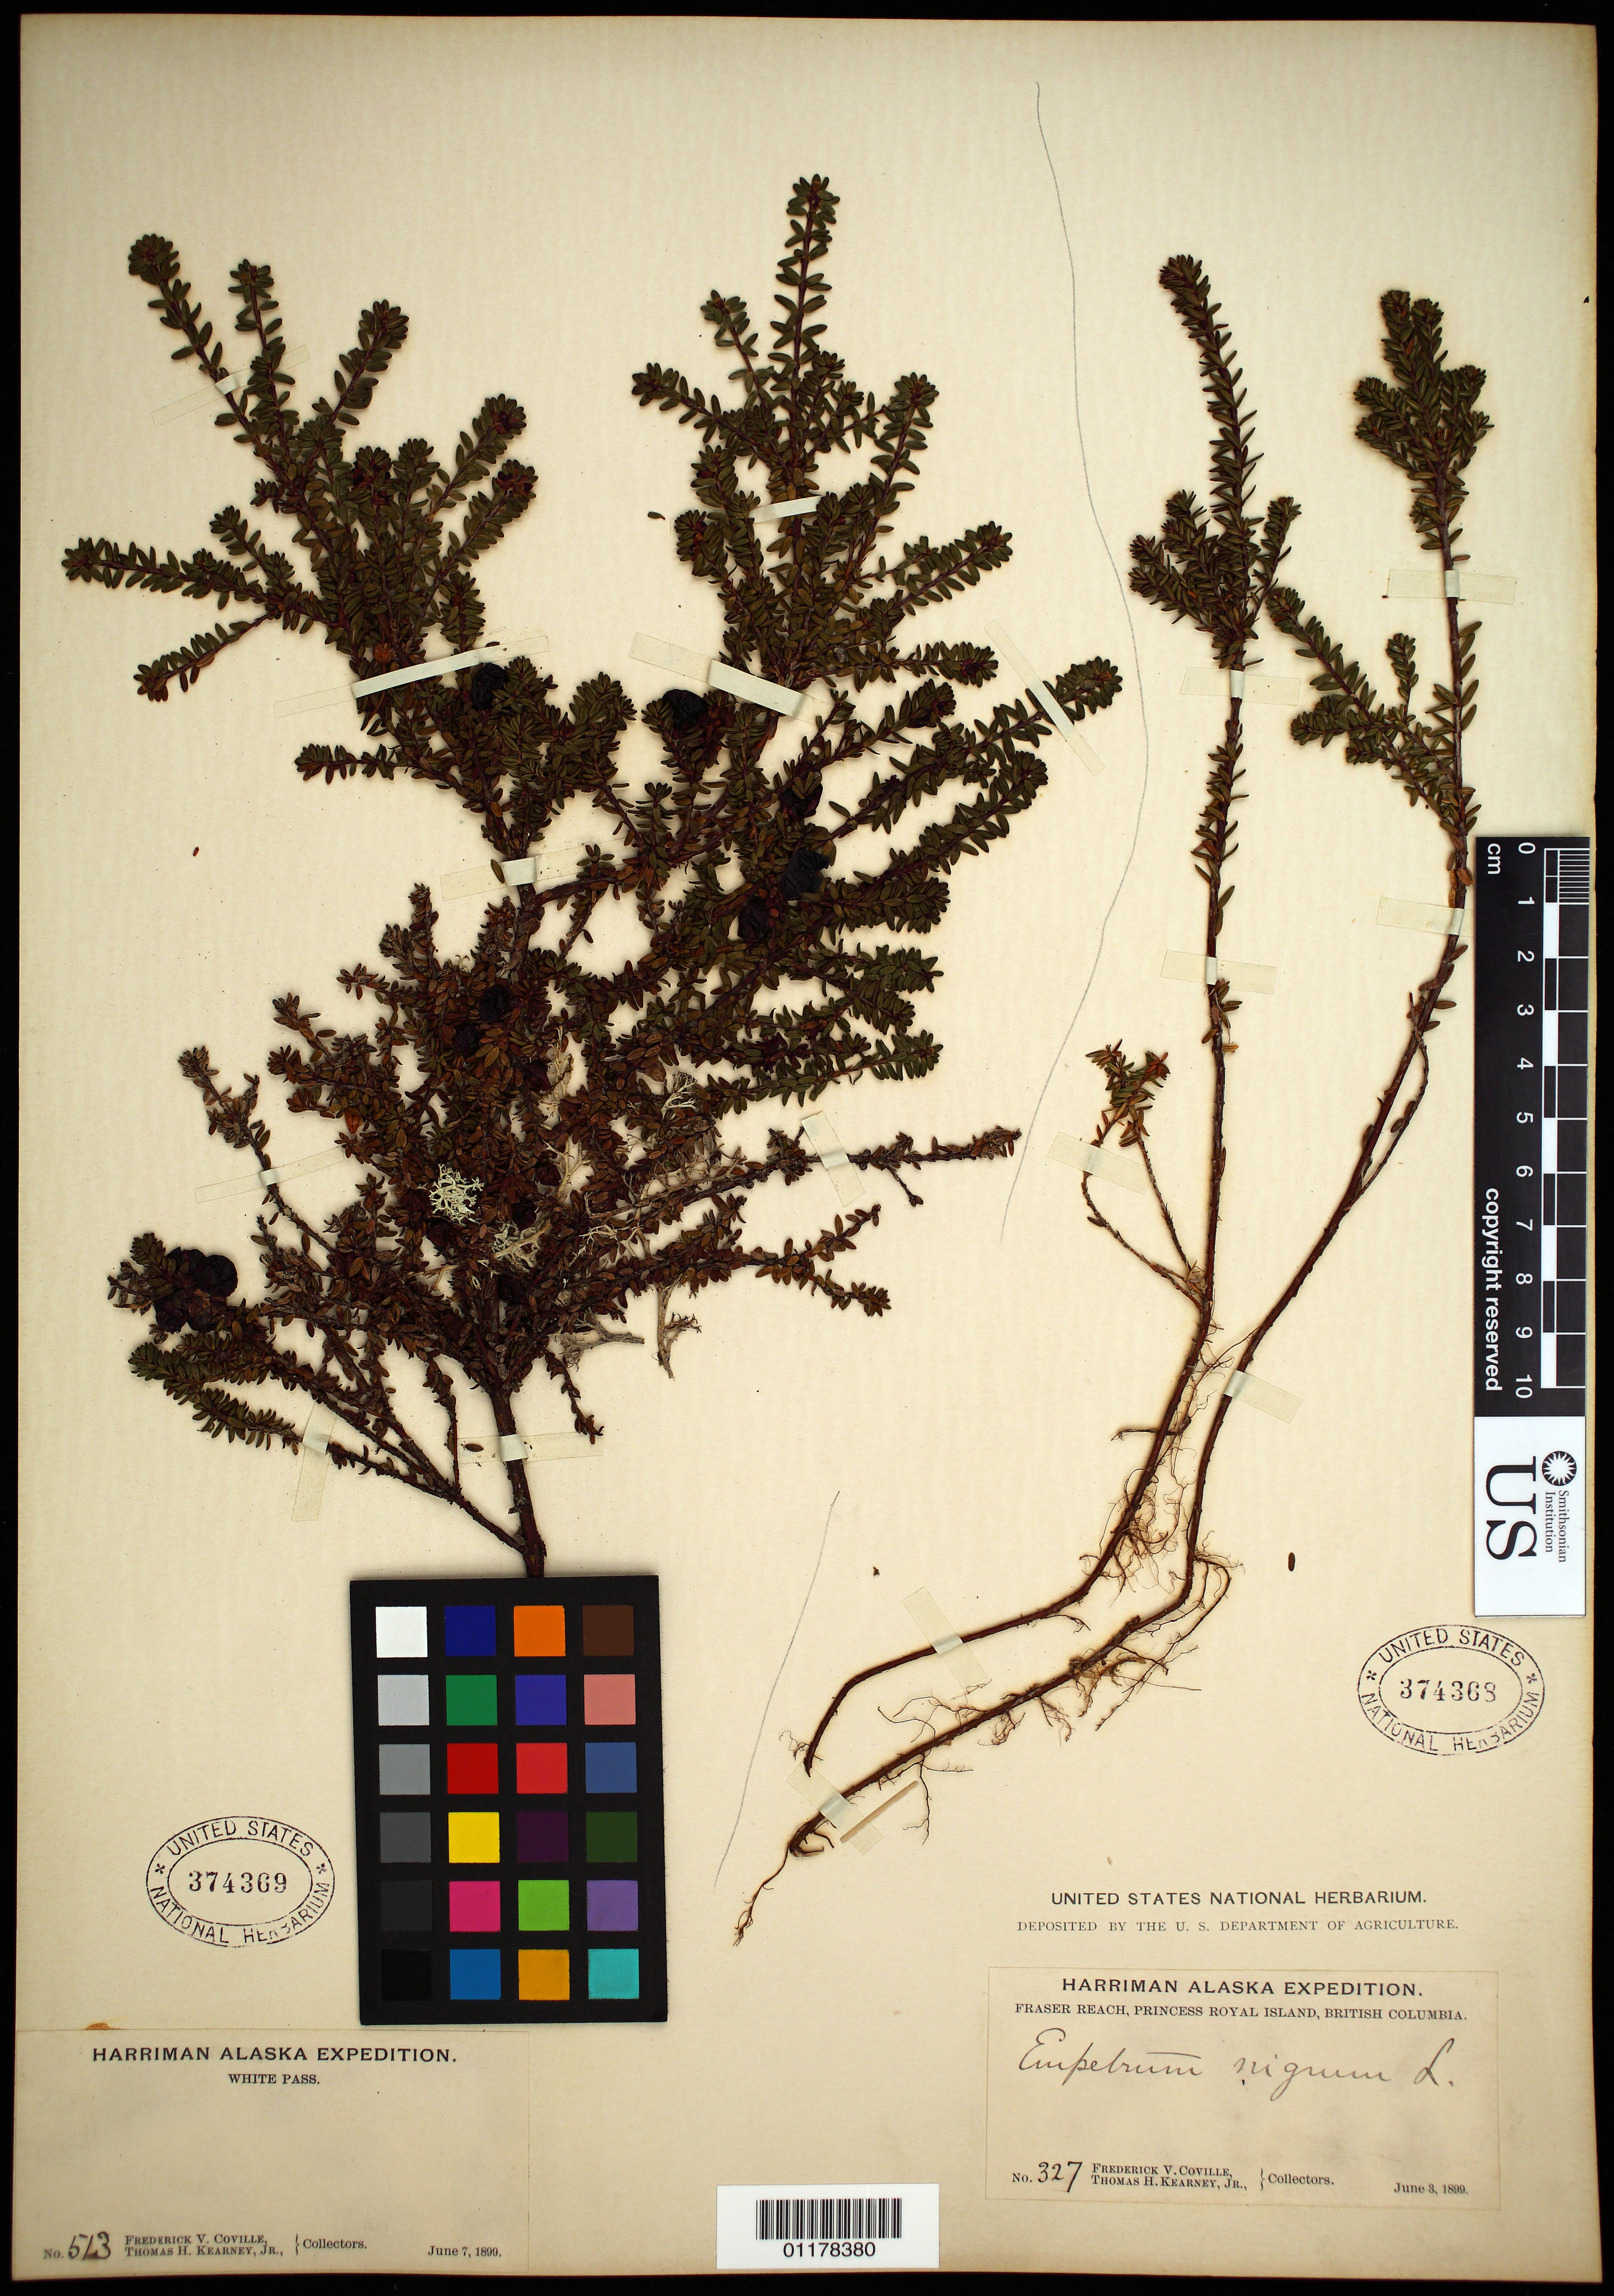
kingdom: Plantae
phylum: Tracheophyta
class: Magnoliopsida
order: Ericales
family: Ericaceae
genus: Empetrum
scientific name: Empetrum nigrum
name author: L.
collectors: F. V. Coville & T. H. Kearney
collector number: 327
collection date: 1899-06-03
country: United States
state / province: Alaska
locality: Fraser Reach, Princess Royal Island, British Columbia.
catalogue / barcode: US 374368